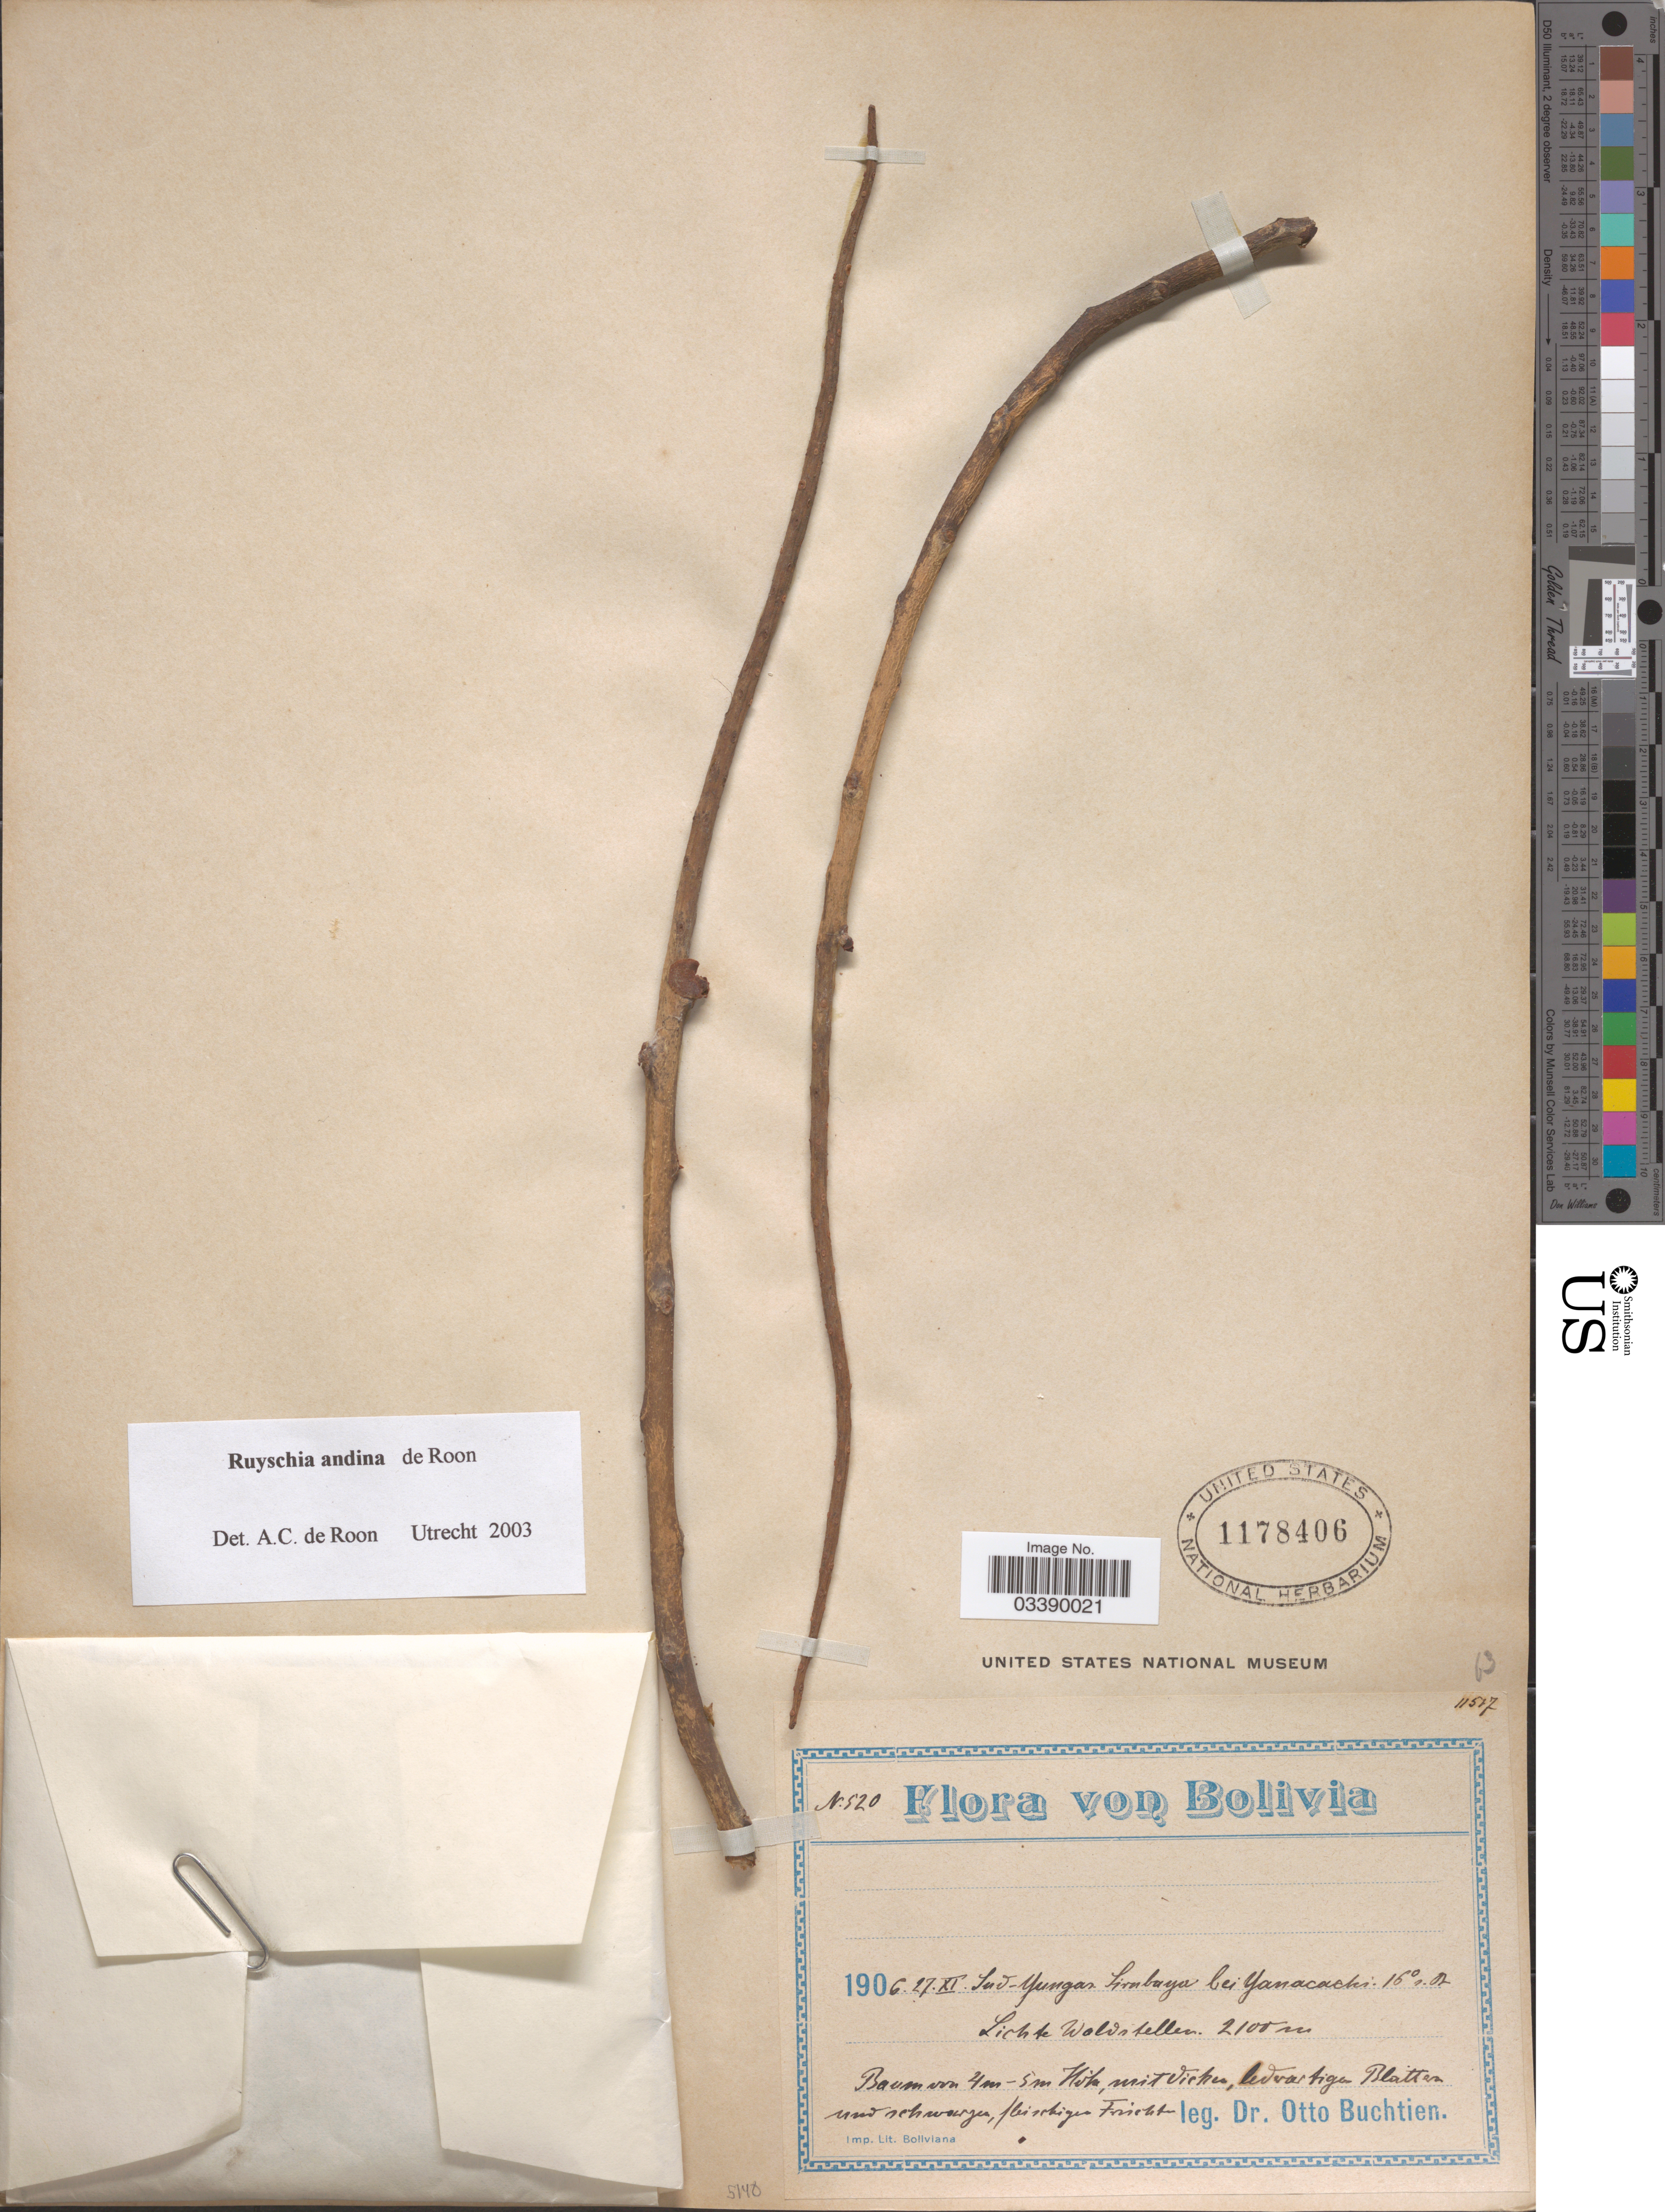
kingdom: Plantae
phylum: Tracheophyta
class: Magnoliopsida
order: Ericales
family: Marcgraviaceae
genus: Ruyschia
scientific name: Ruyschia andina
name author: de Roon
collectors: O. Buchtien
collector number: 520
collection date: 1906-11-27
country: Bolivia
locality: Sud-Yungas Simbaya bei Yanacachi. Lich Waldstellen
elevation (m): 2100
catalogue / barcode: US 1178406